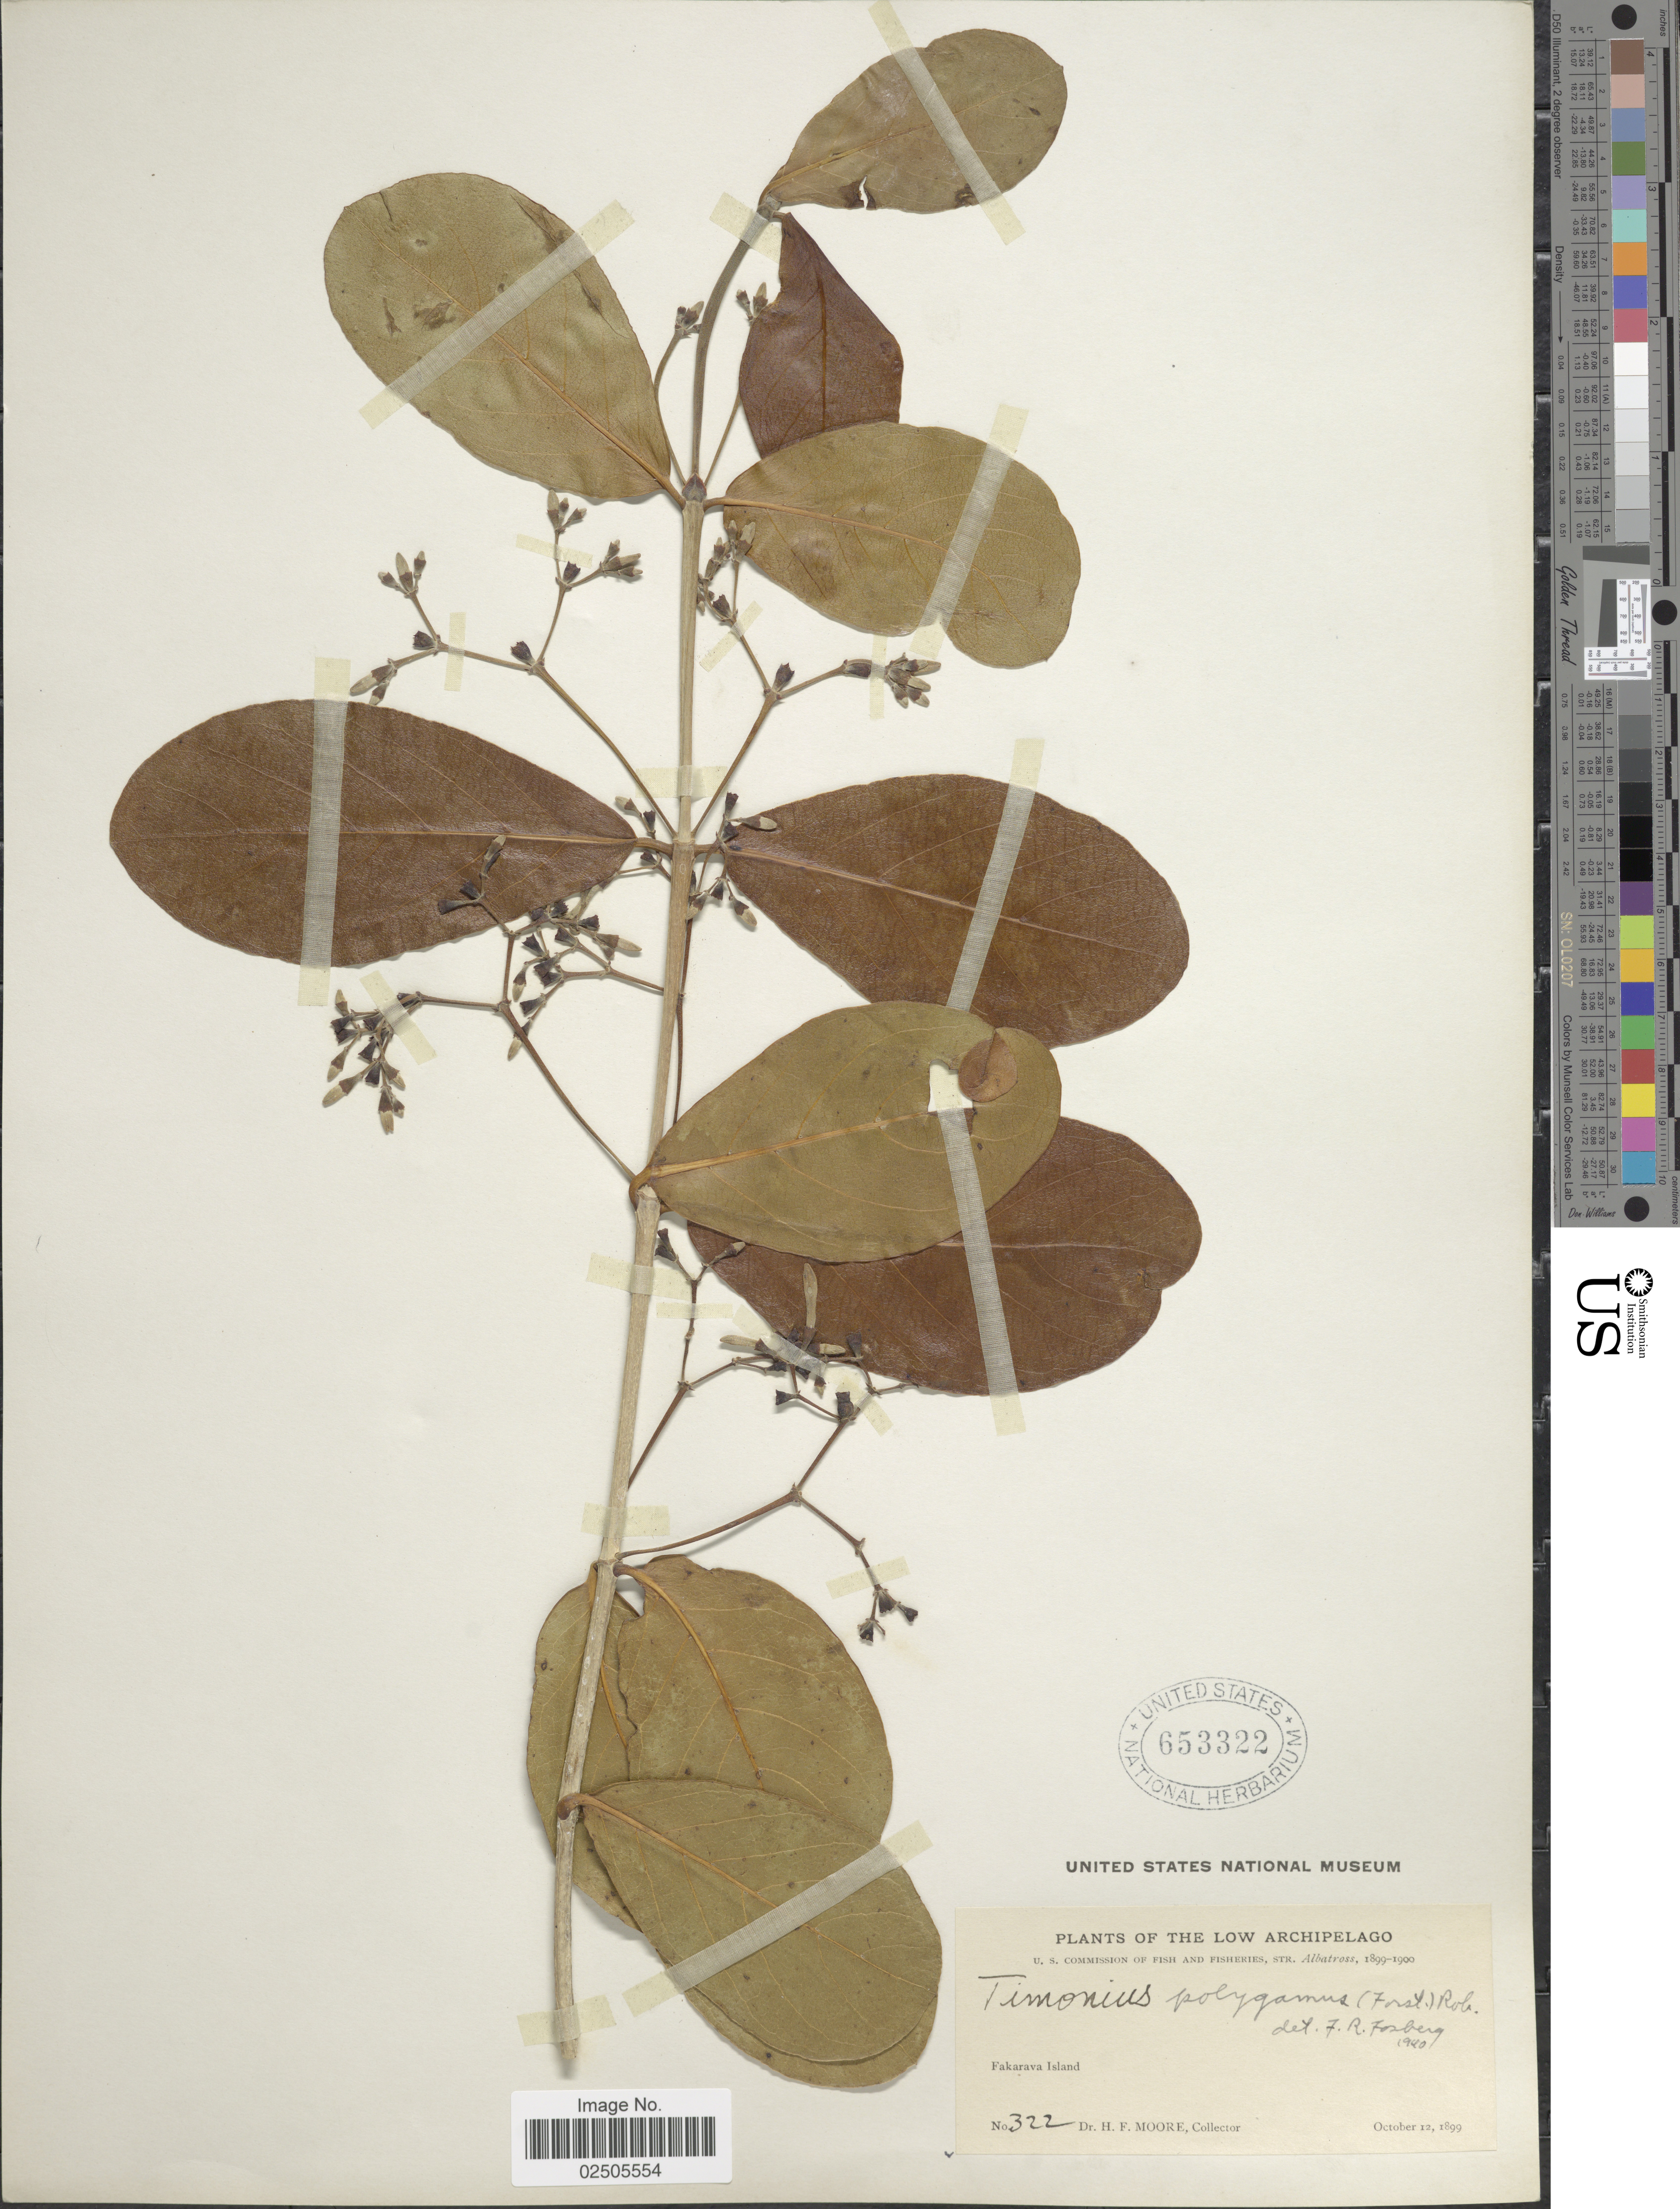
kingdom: Plantae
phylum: Tracheophyta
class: Magnoliopsida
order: Gentianales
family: Rubiaceae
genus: Timonius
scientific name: Timonius polygamus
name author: (G. Forst.) Rob.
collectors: H. F. Moore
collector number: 322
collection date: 1899-10-12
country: French Polynesia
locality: The Low Archipelago, Fakarava Island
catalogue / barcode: US 653322